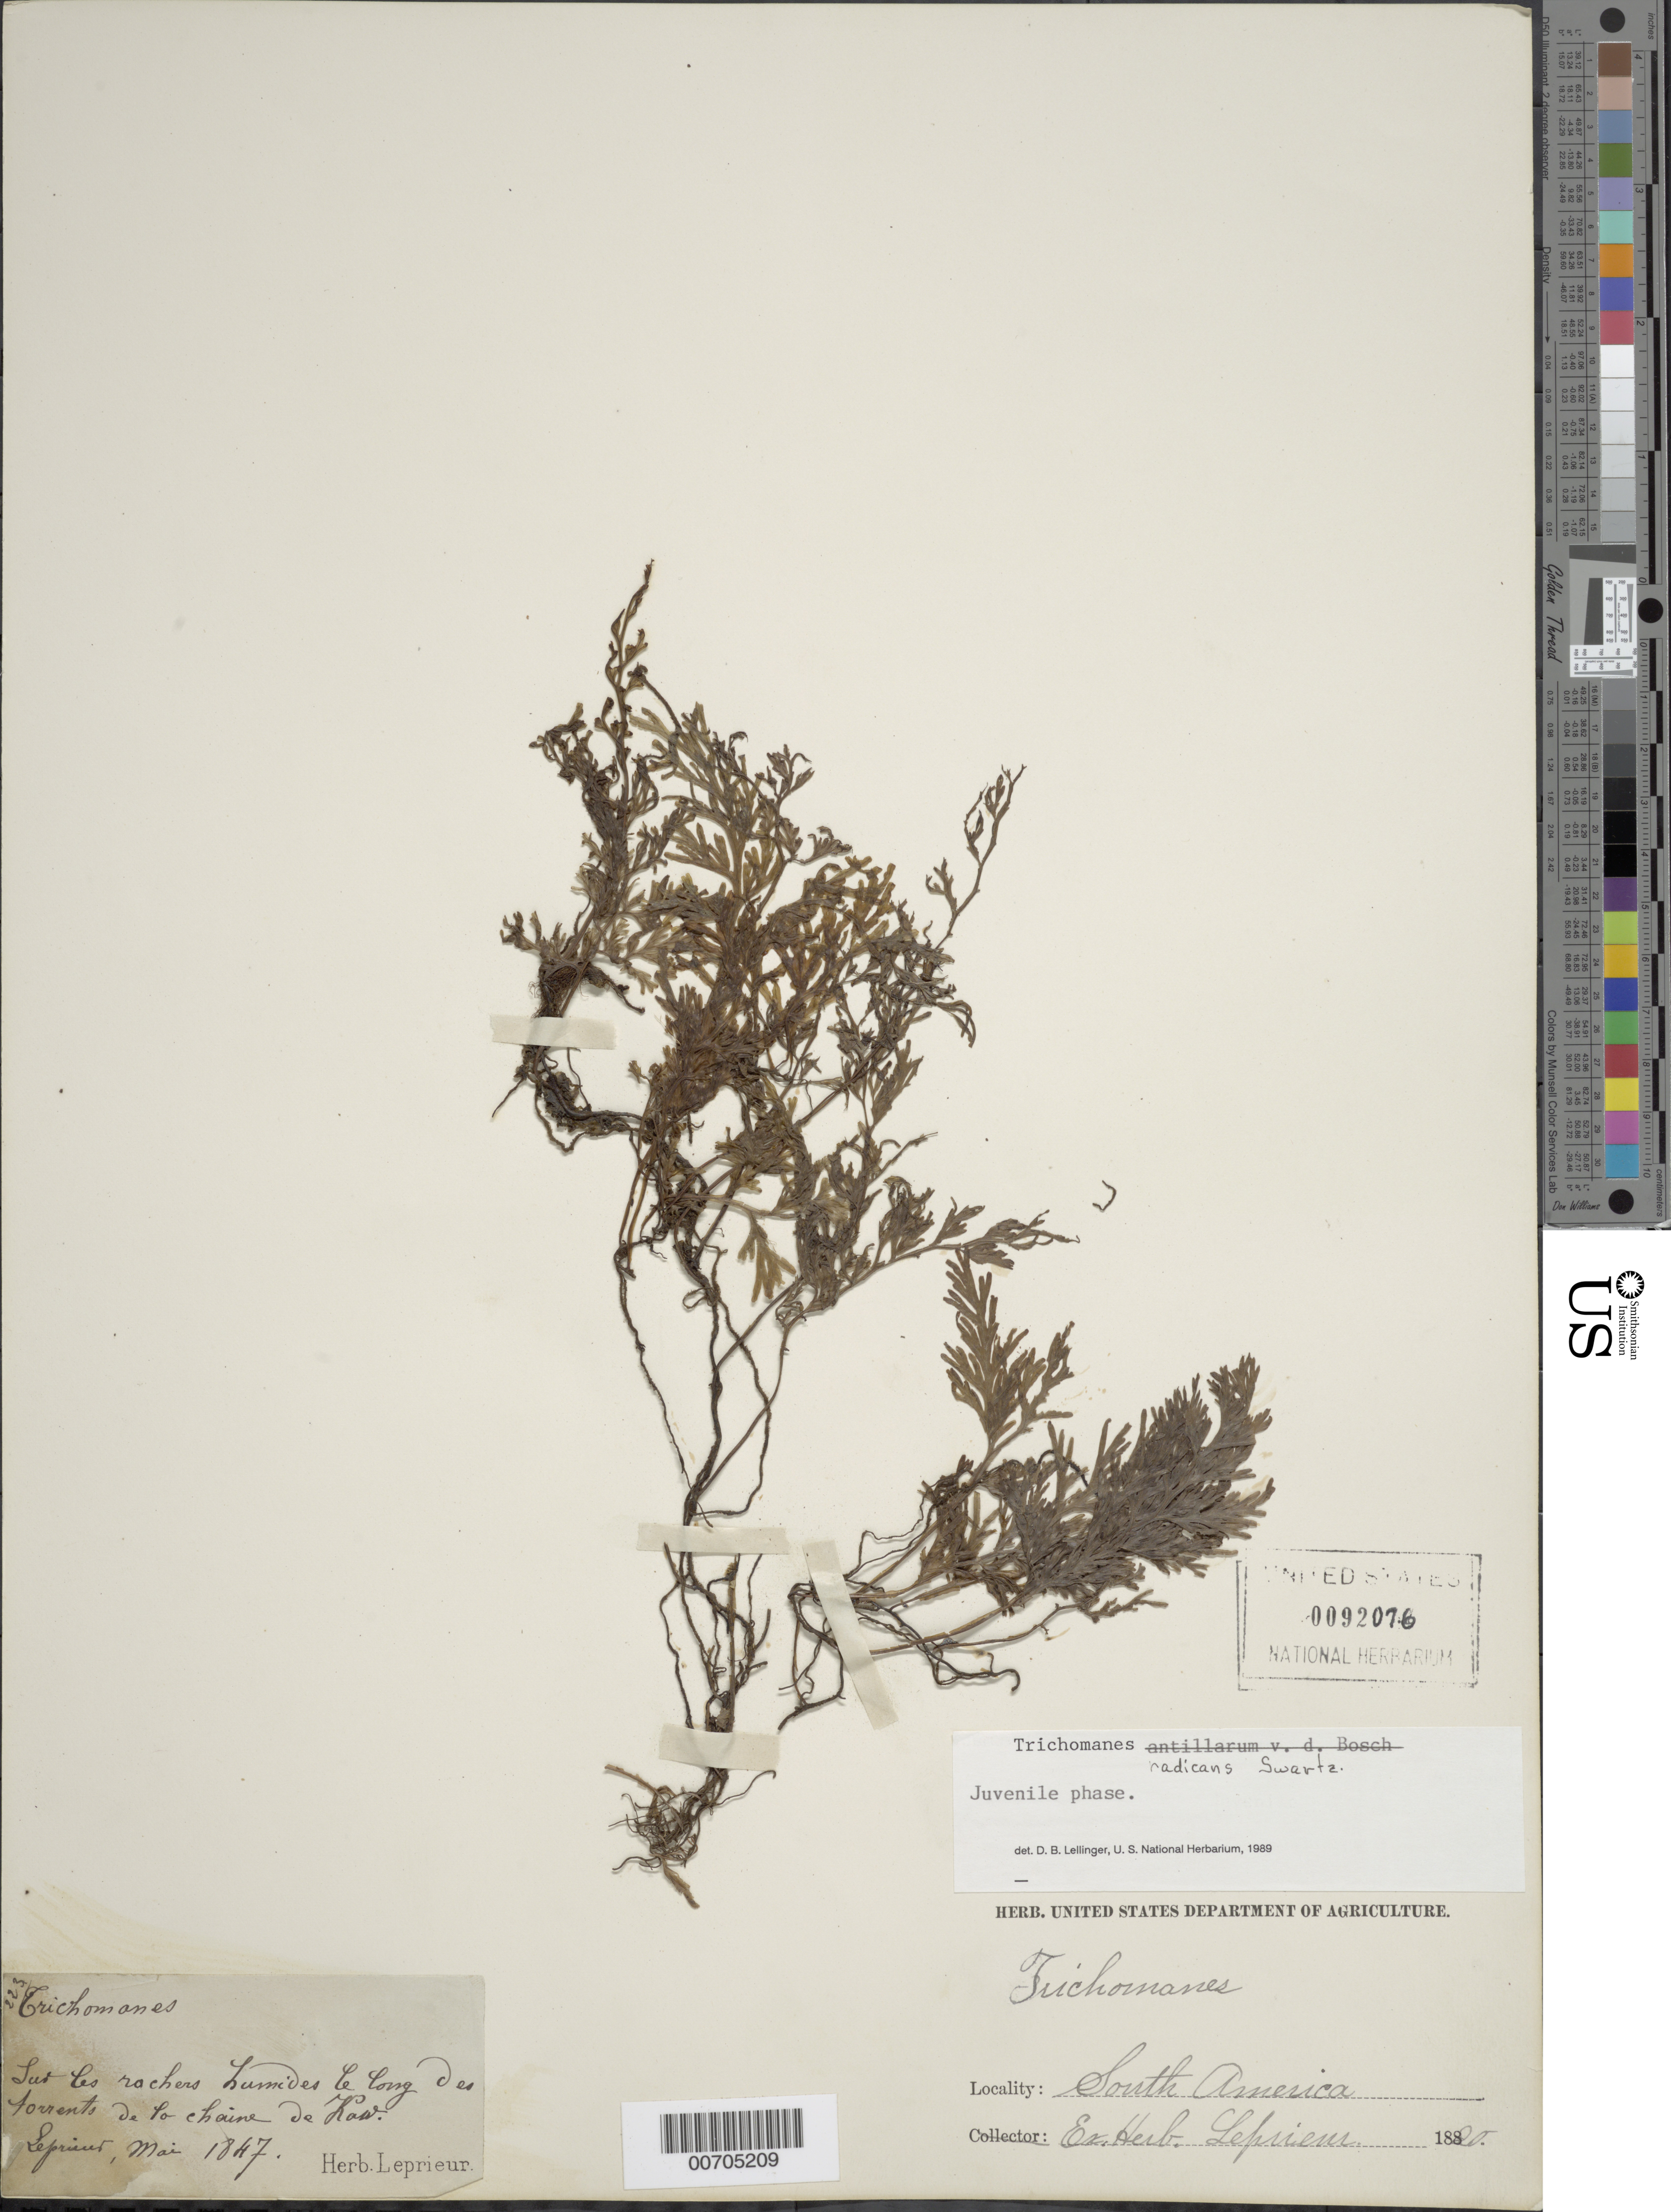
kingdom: Plantae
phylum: Tracheophyta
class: Polypodiopsida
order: Hymenophyllales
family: Hymenophyllaceae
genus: Vandenboschia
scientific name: Vandenboschia radicans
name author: (Sw.) Copel.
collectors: F. M. R. Leprieur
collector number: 223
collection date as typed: May 1847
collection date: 1847-05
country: French Guiana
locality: Kaw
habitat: Wet rocks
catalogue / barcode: US 92076